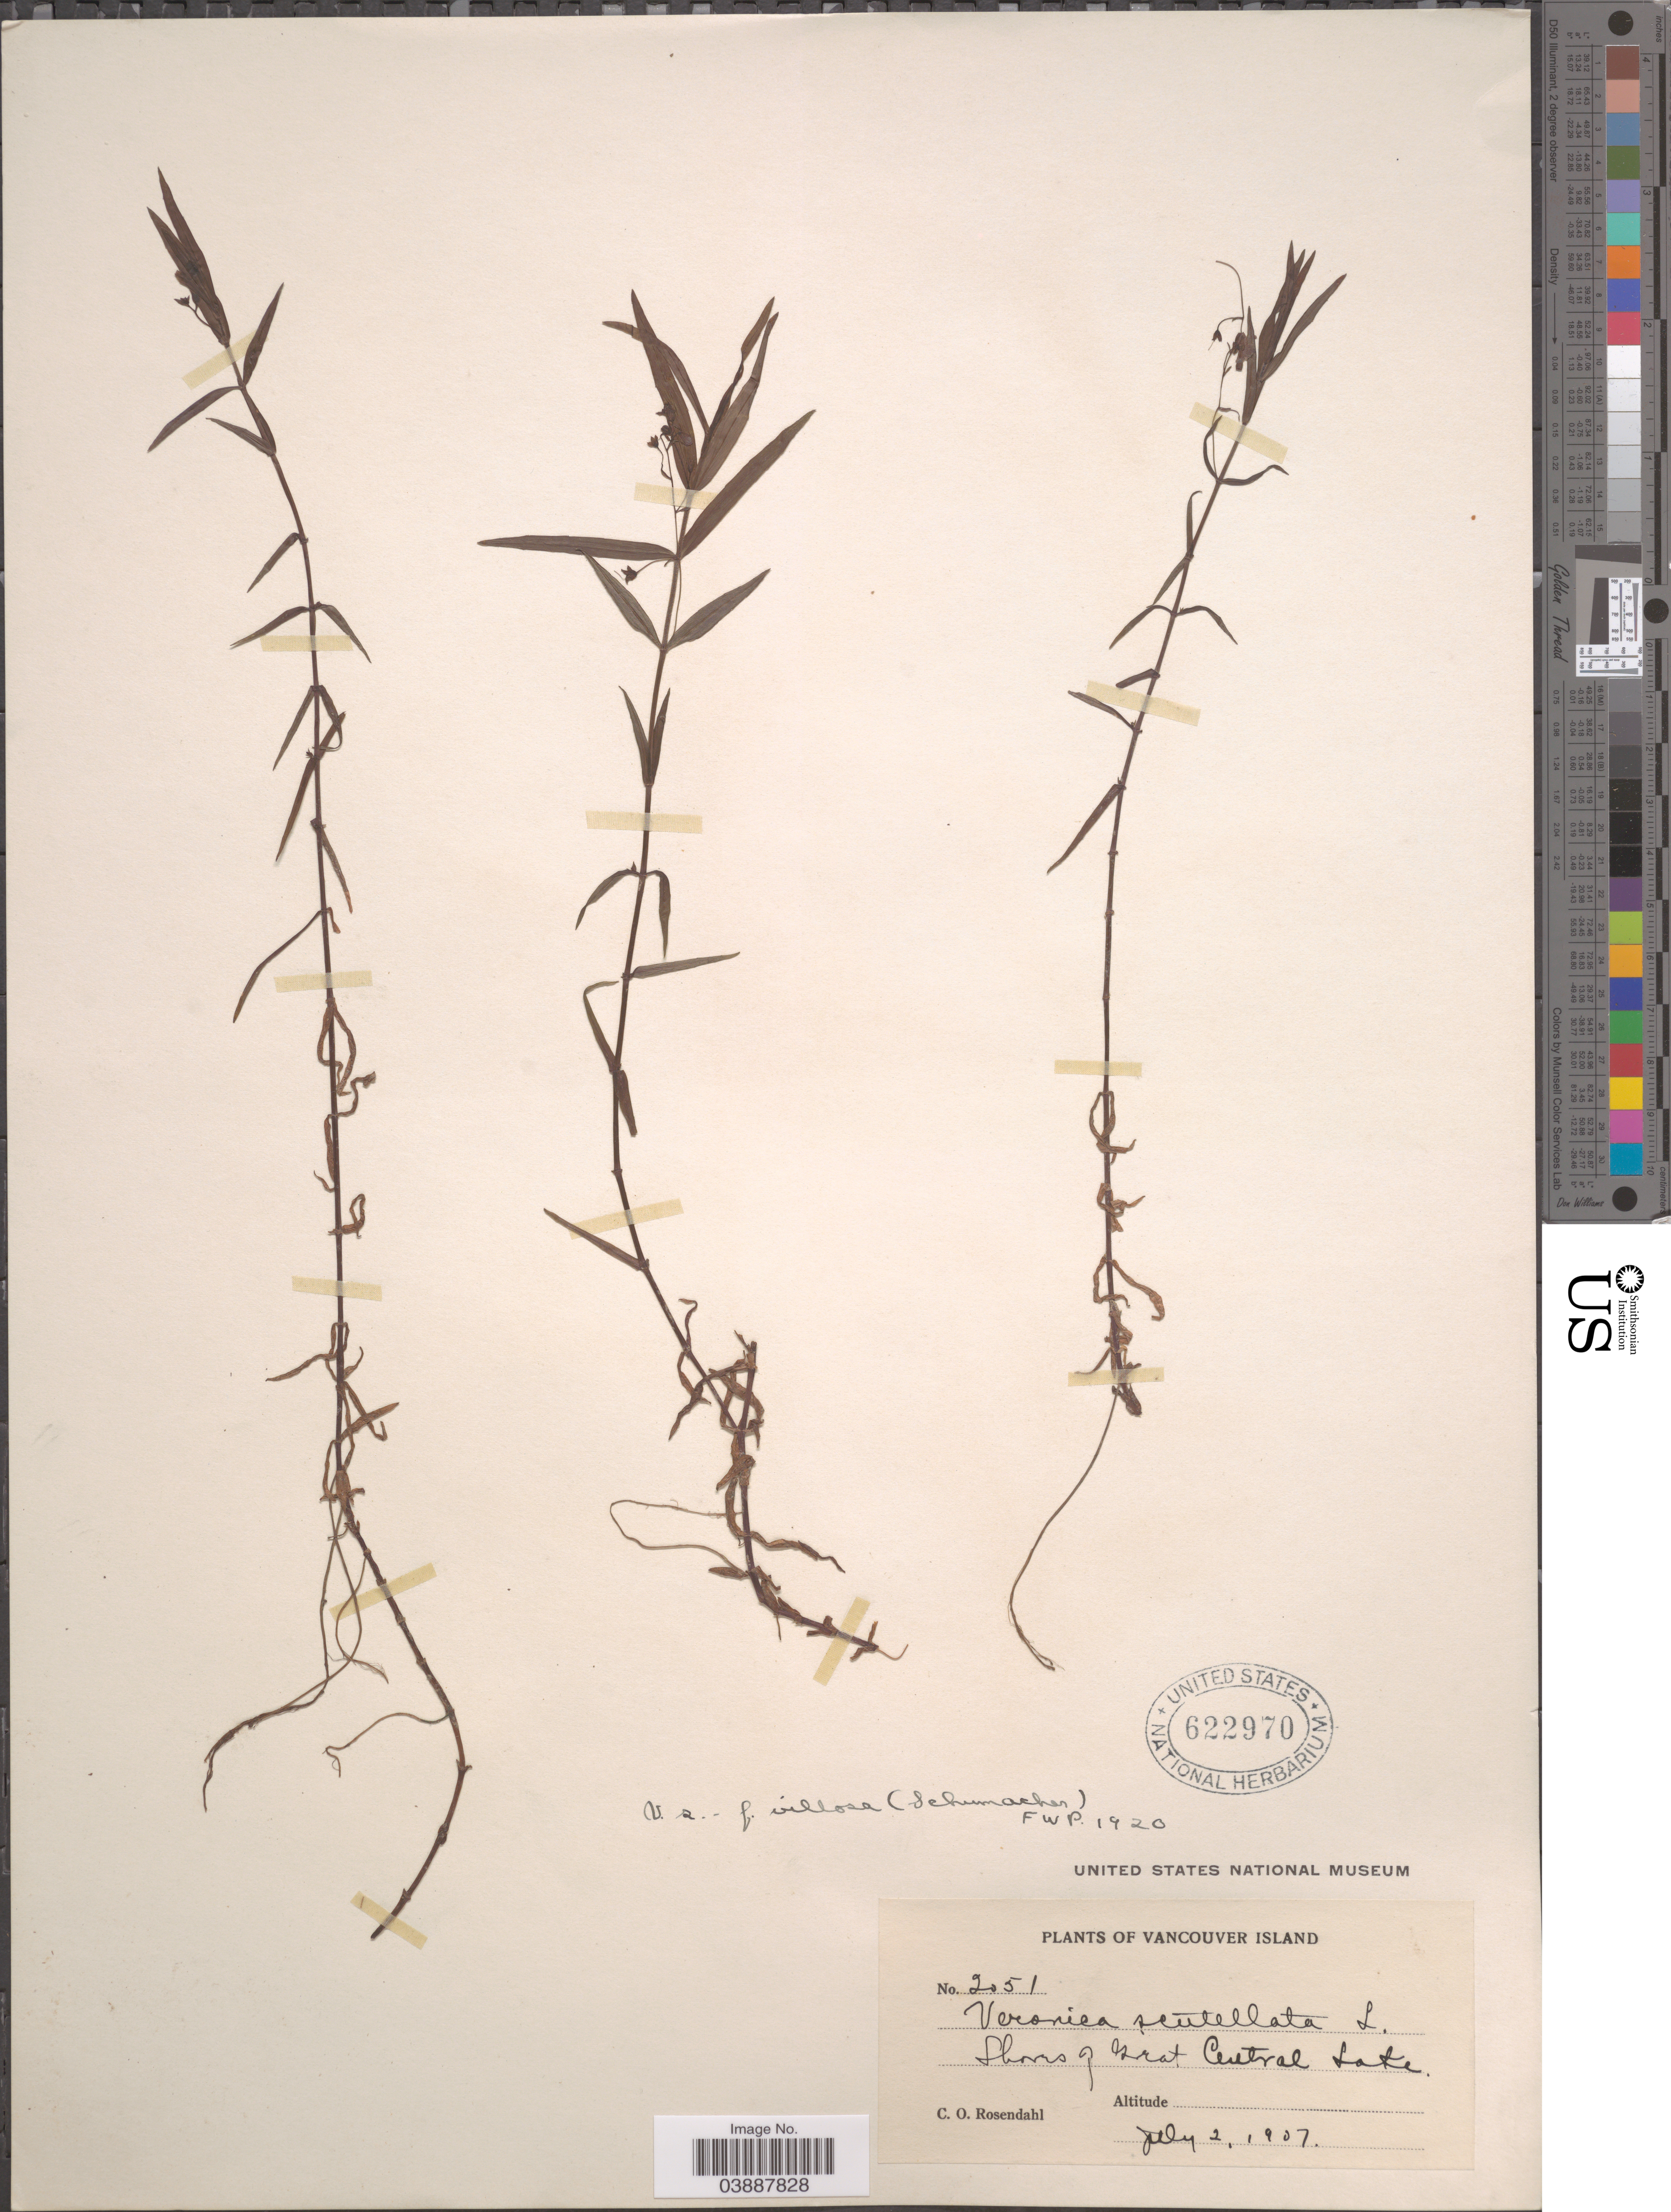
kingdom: Plantae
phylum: Tracheophyta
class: Magnoliopsida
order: Lamiales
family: Plantaginaceae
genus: Veronica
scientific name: Veronica scutellata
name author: L.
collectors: C. O. Rosendahl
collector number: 2051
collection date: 1907-07-02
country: Canada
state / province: British Columbia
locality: Vancouver Island. Shores of Great Central Lake.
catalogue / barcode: US 622970